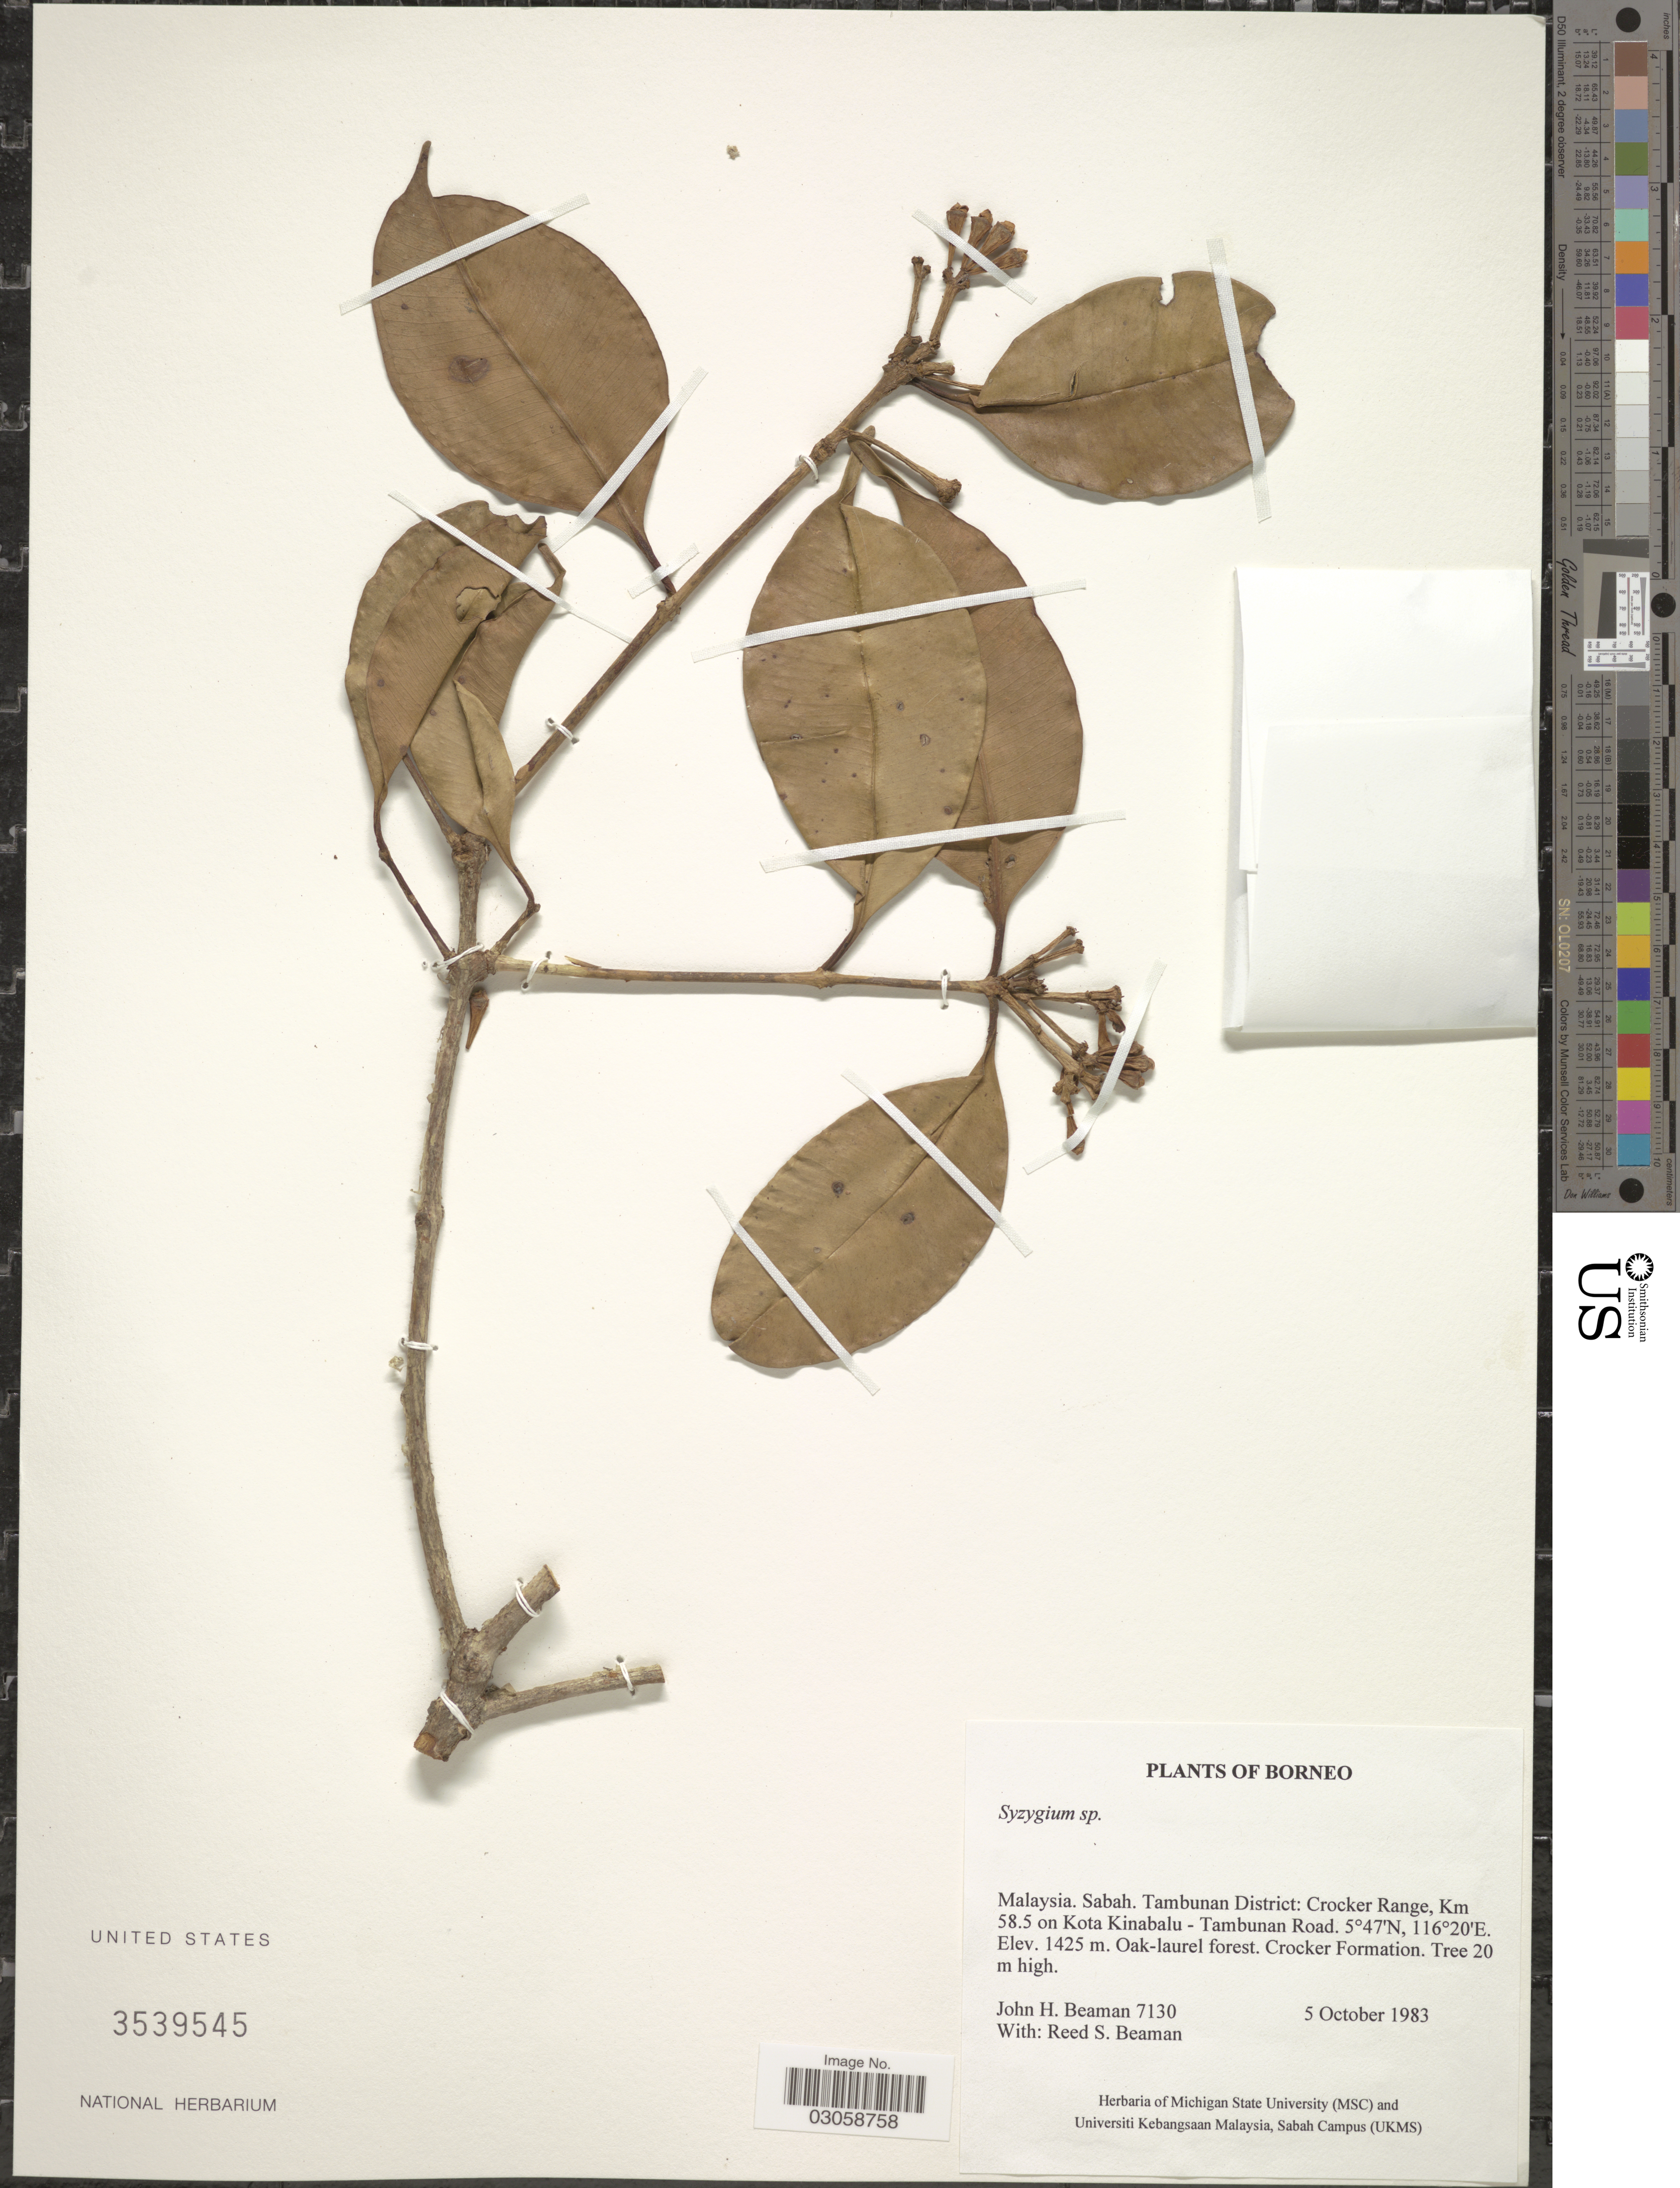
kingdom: Plantae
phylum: Tracheophyta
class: Magnoliopsida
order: Myrtales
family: Myrtaceae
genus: Syzygium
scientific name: Syzygium sp.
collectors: J. H. Beaman & R. S. Beaman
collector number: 7130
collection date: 1983-10-05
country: Malaysia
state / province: Sabah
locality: Borneo. Tambunan District: Crocker Range, Km 58.5 on Kota Kinabalu - Tambunan Road. Crocker Formation.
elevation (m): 1425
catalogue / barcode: US 3539545